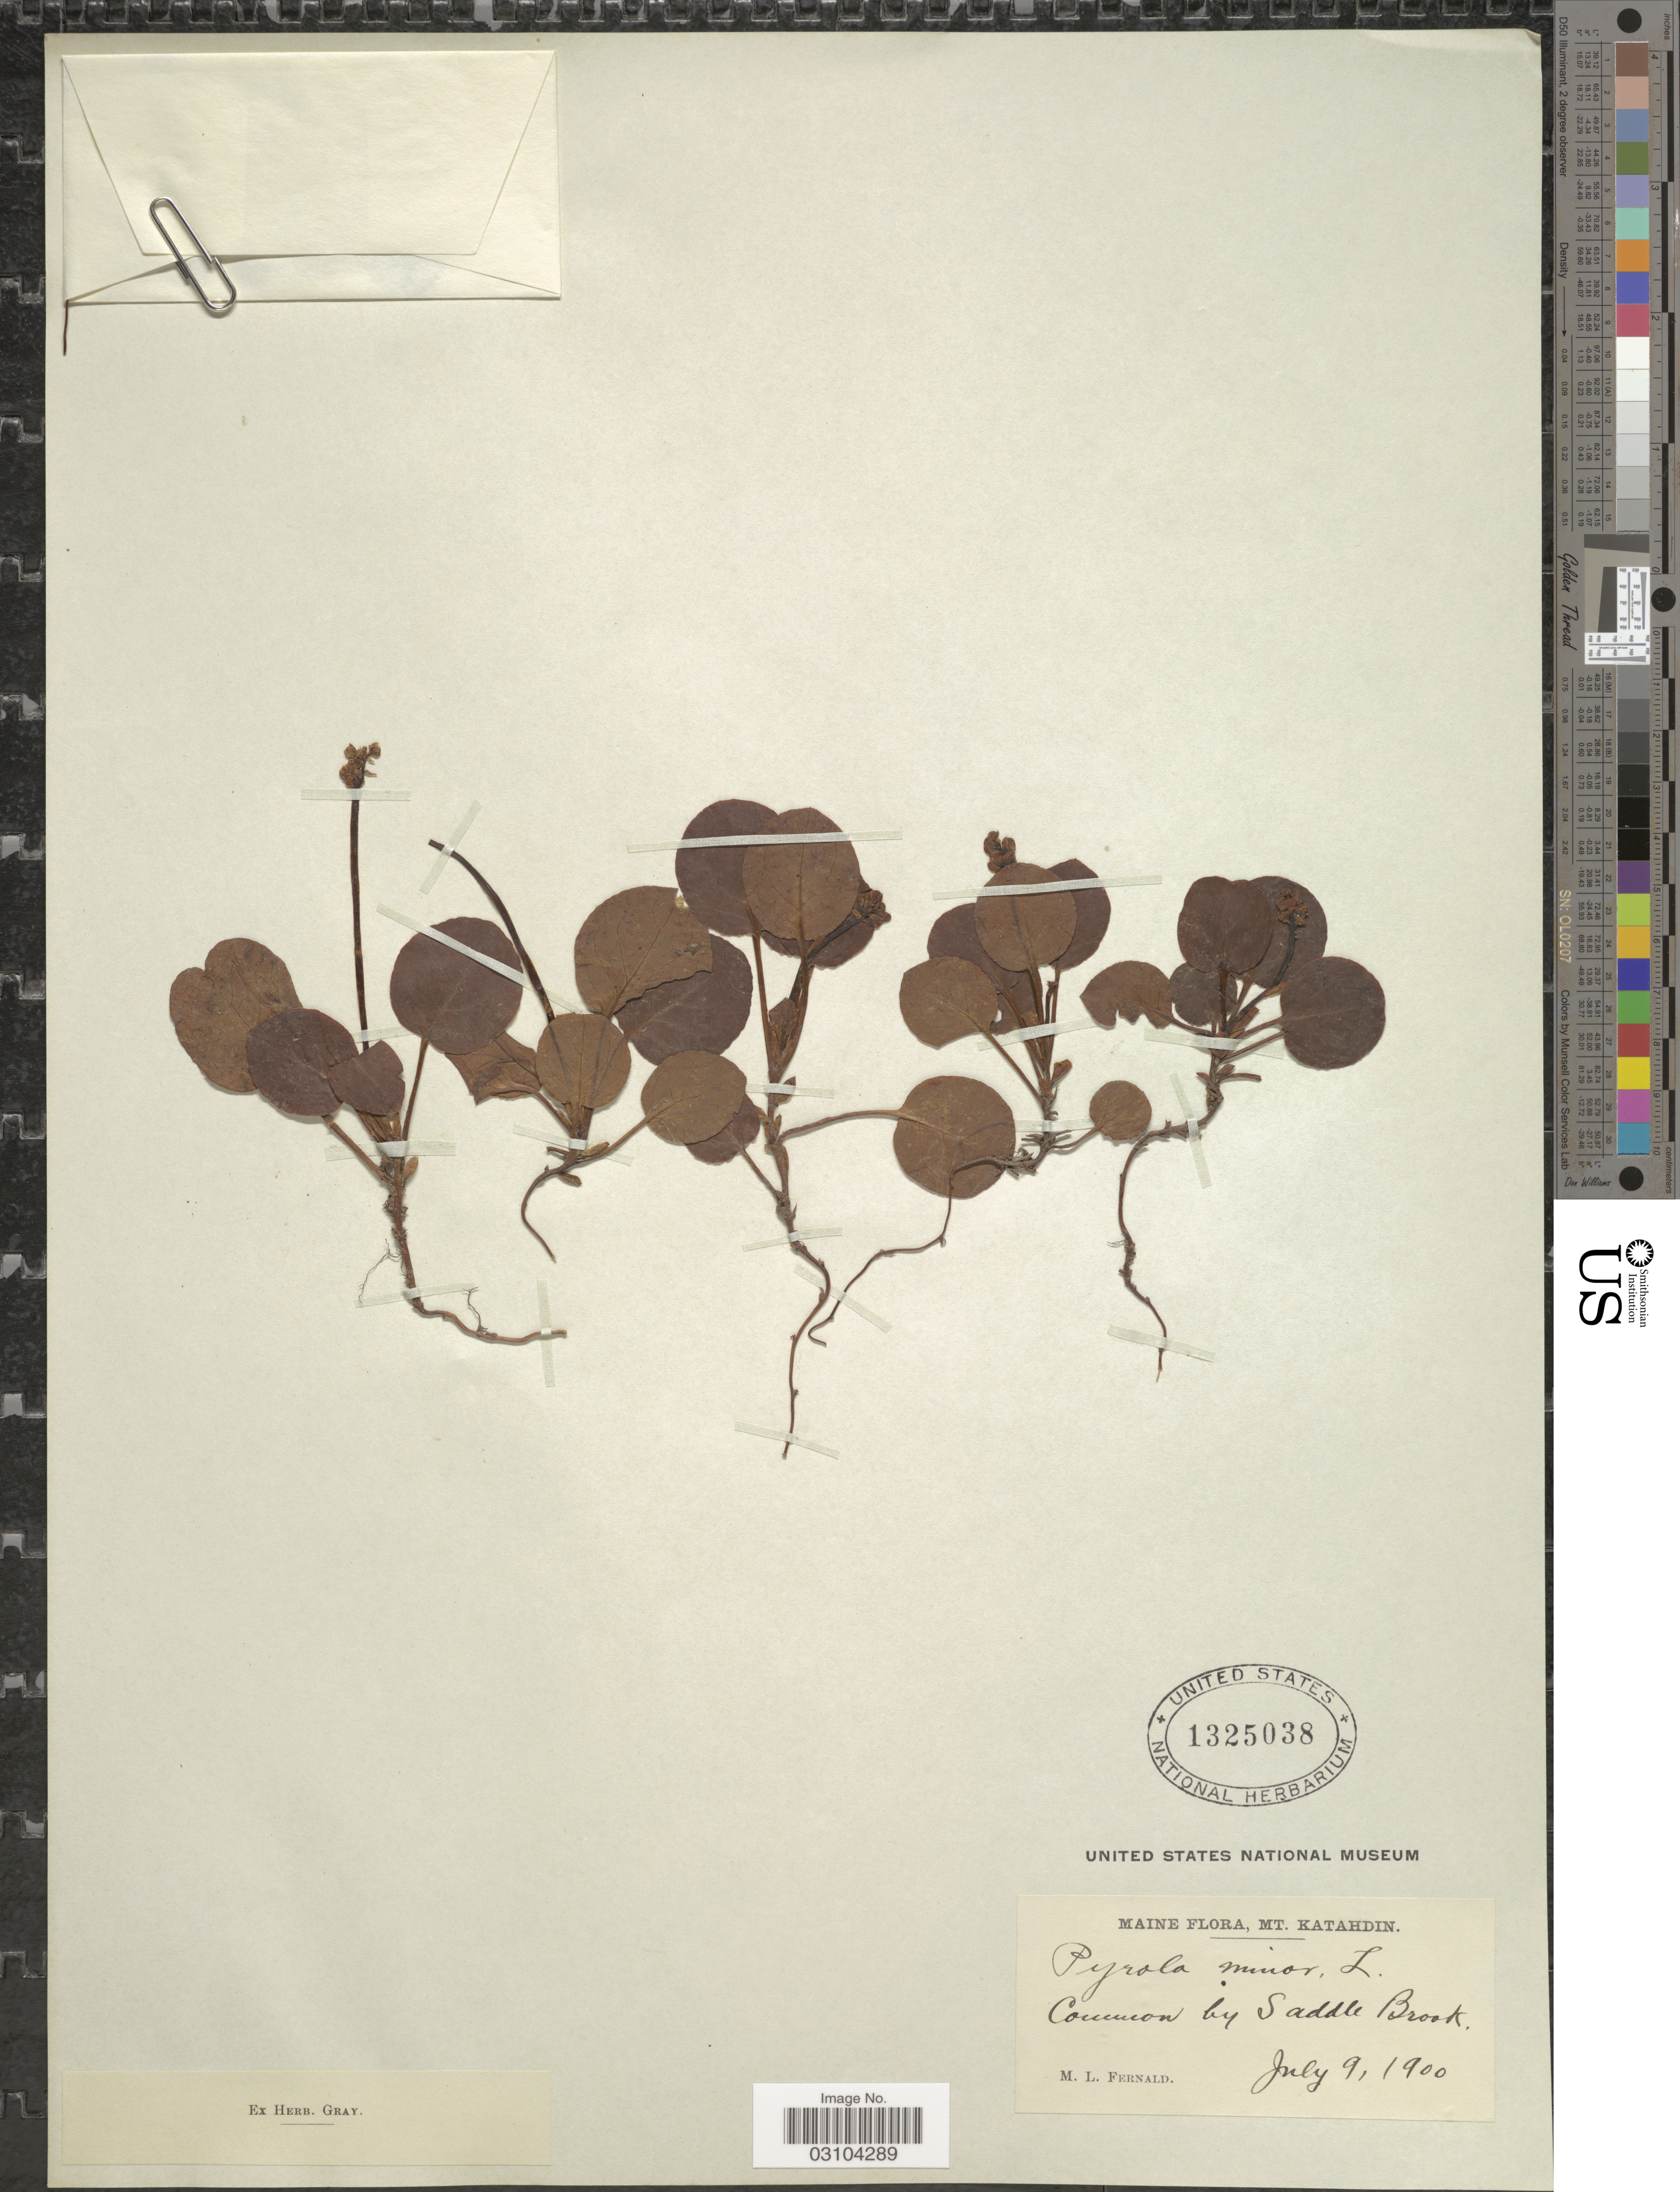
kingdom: Plantae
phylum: Tracheophyta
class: Magnoliopsida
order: Ericales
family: Ericaceae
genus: Pyrola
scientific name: Pyrola minor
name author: L.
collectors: M. L. Fernald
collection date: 1900-07-09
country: United States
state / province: Maine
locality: Mt. Katahdin. Common by Saddle Brook.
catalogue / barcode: US 1325038